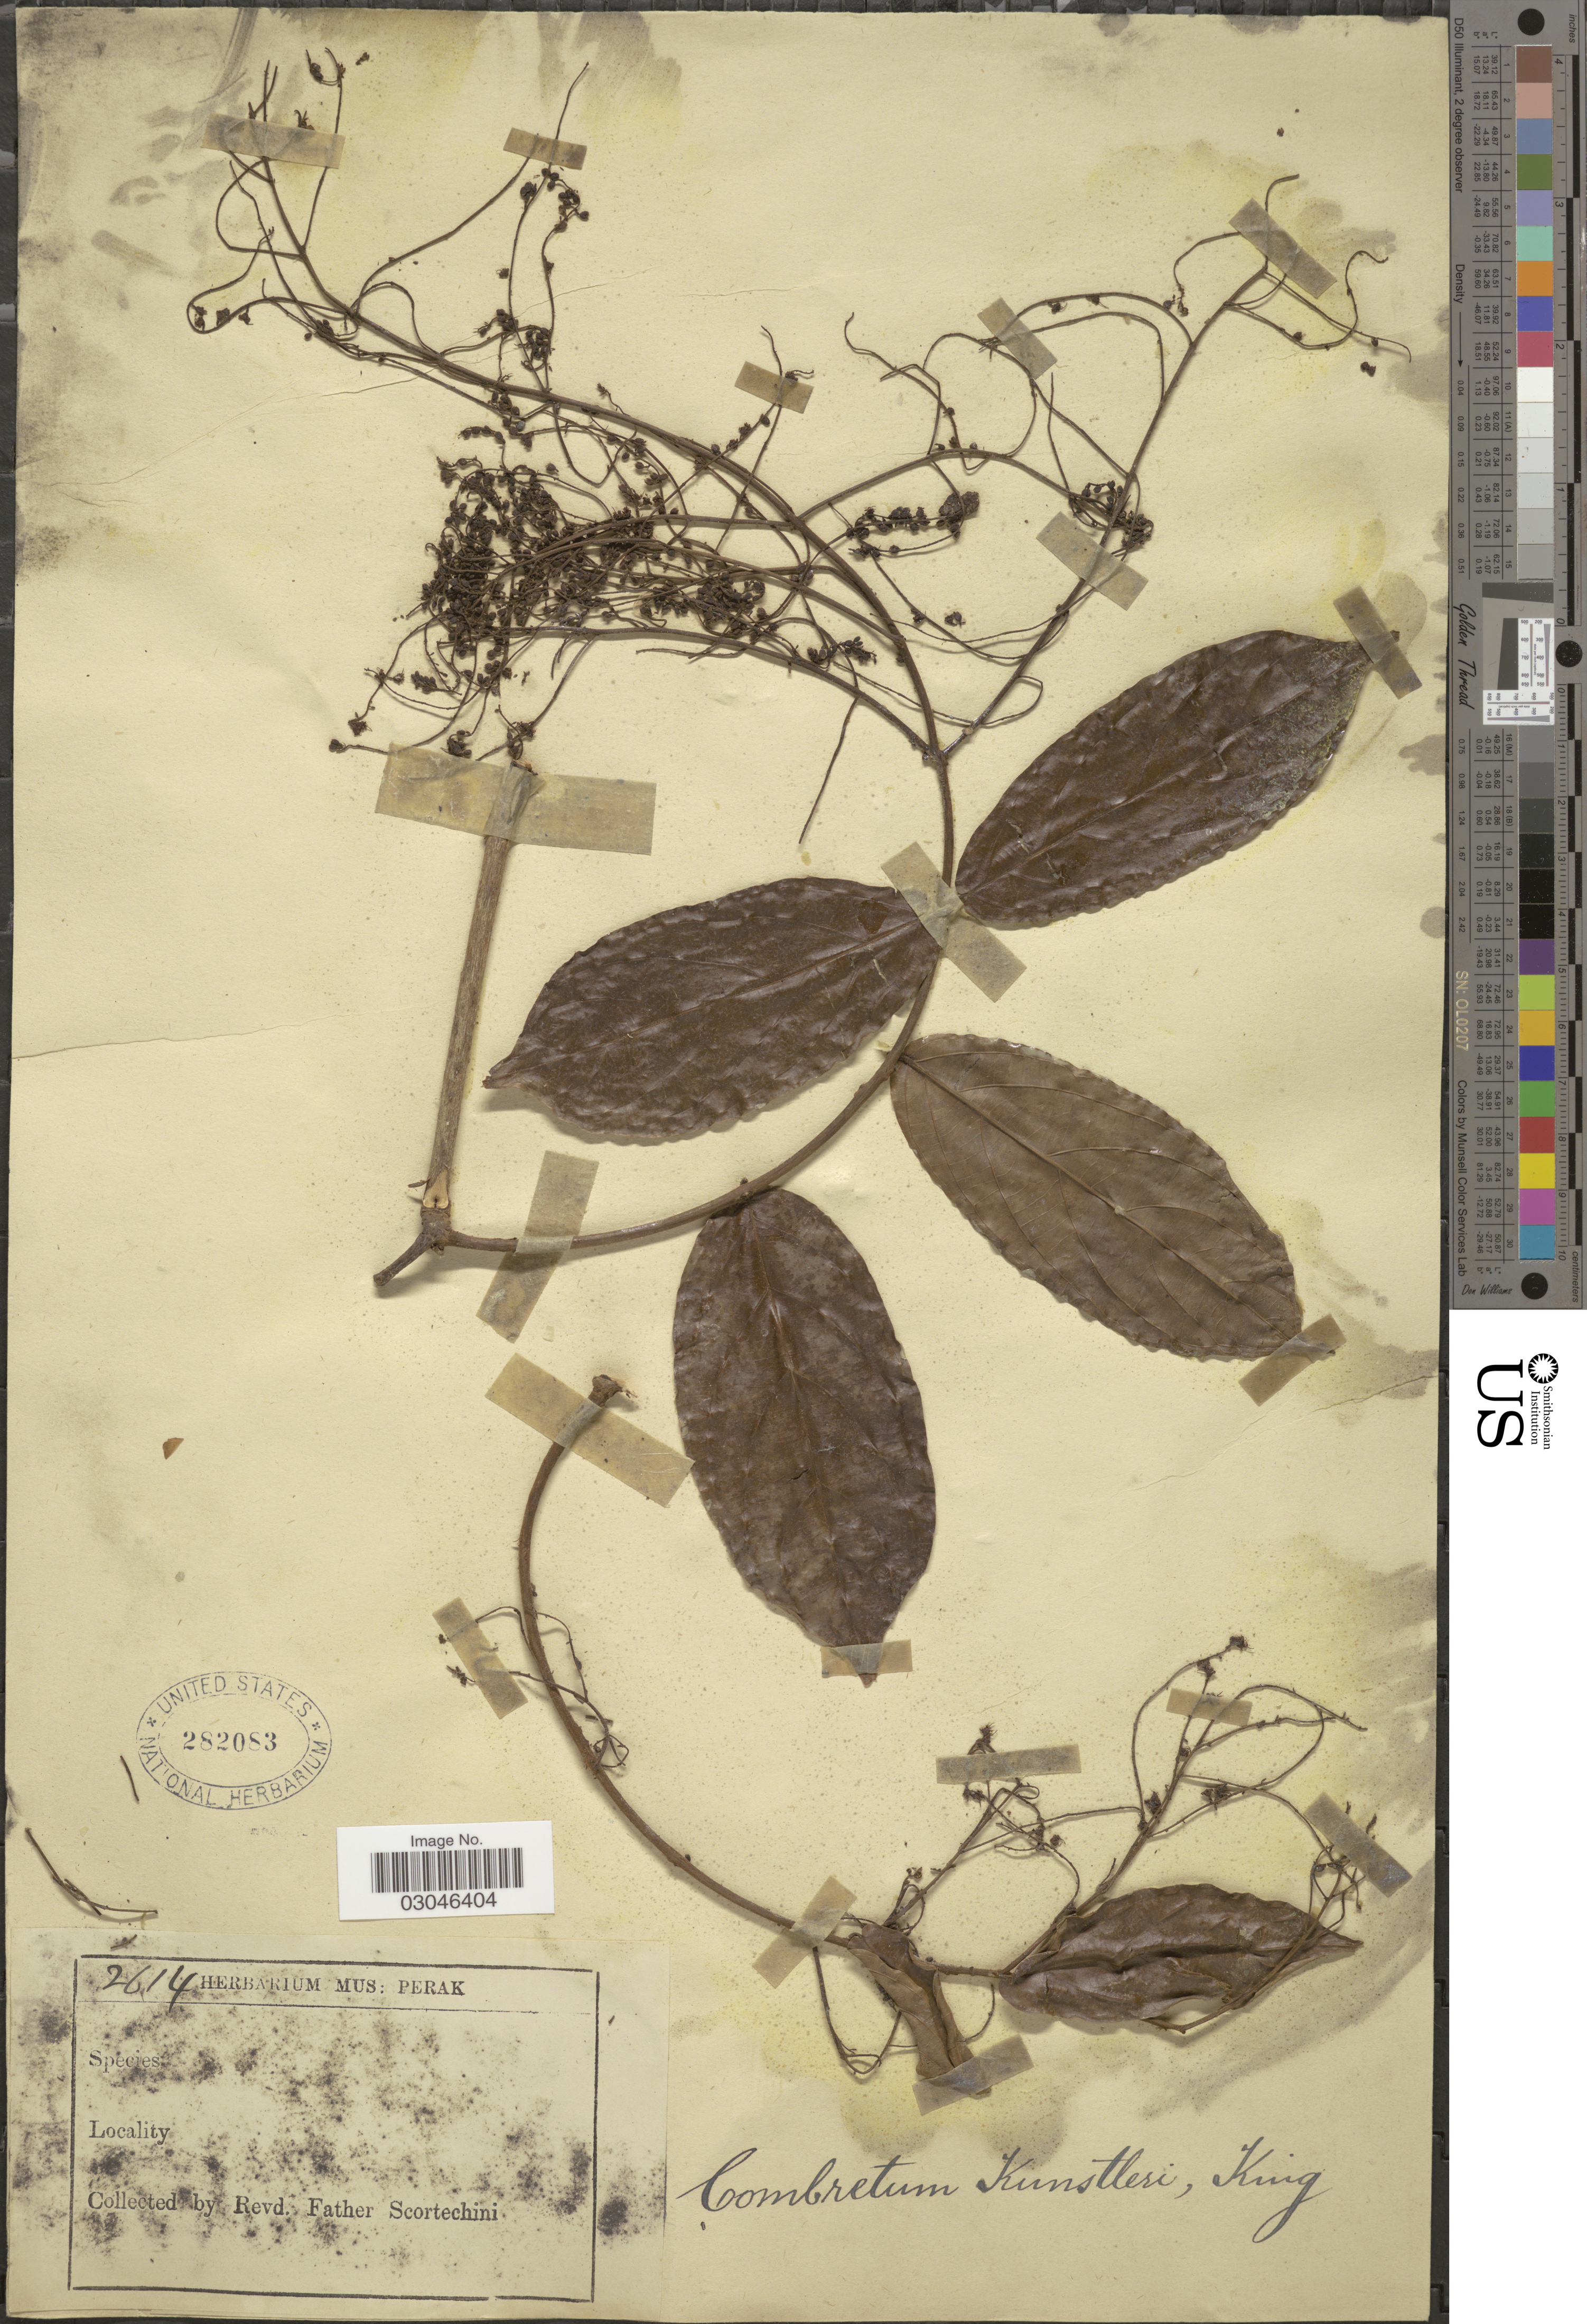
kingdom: Plantae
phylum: Tracheophyta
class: Magnoliopsida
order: Myrtales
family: Combretaceae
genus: Combretum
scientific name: Combretum kunstleri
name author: King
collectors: Fr. Scortechini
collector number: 2614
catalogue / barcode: US 282063